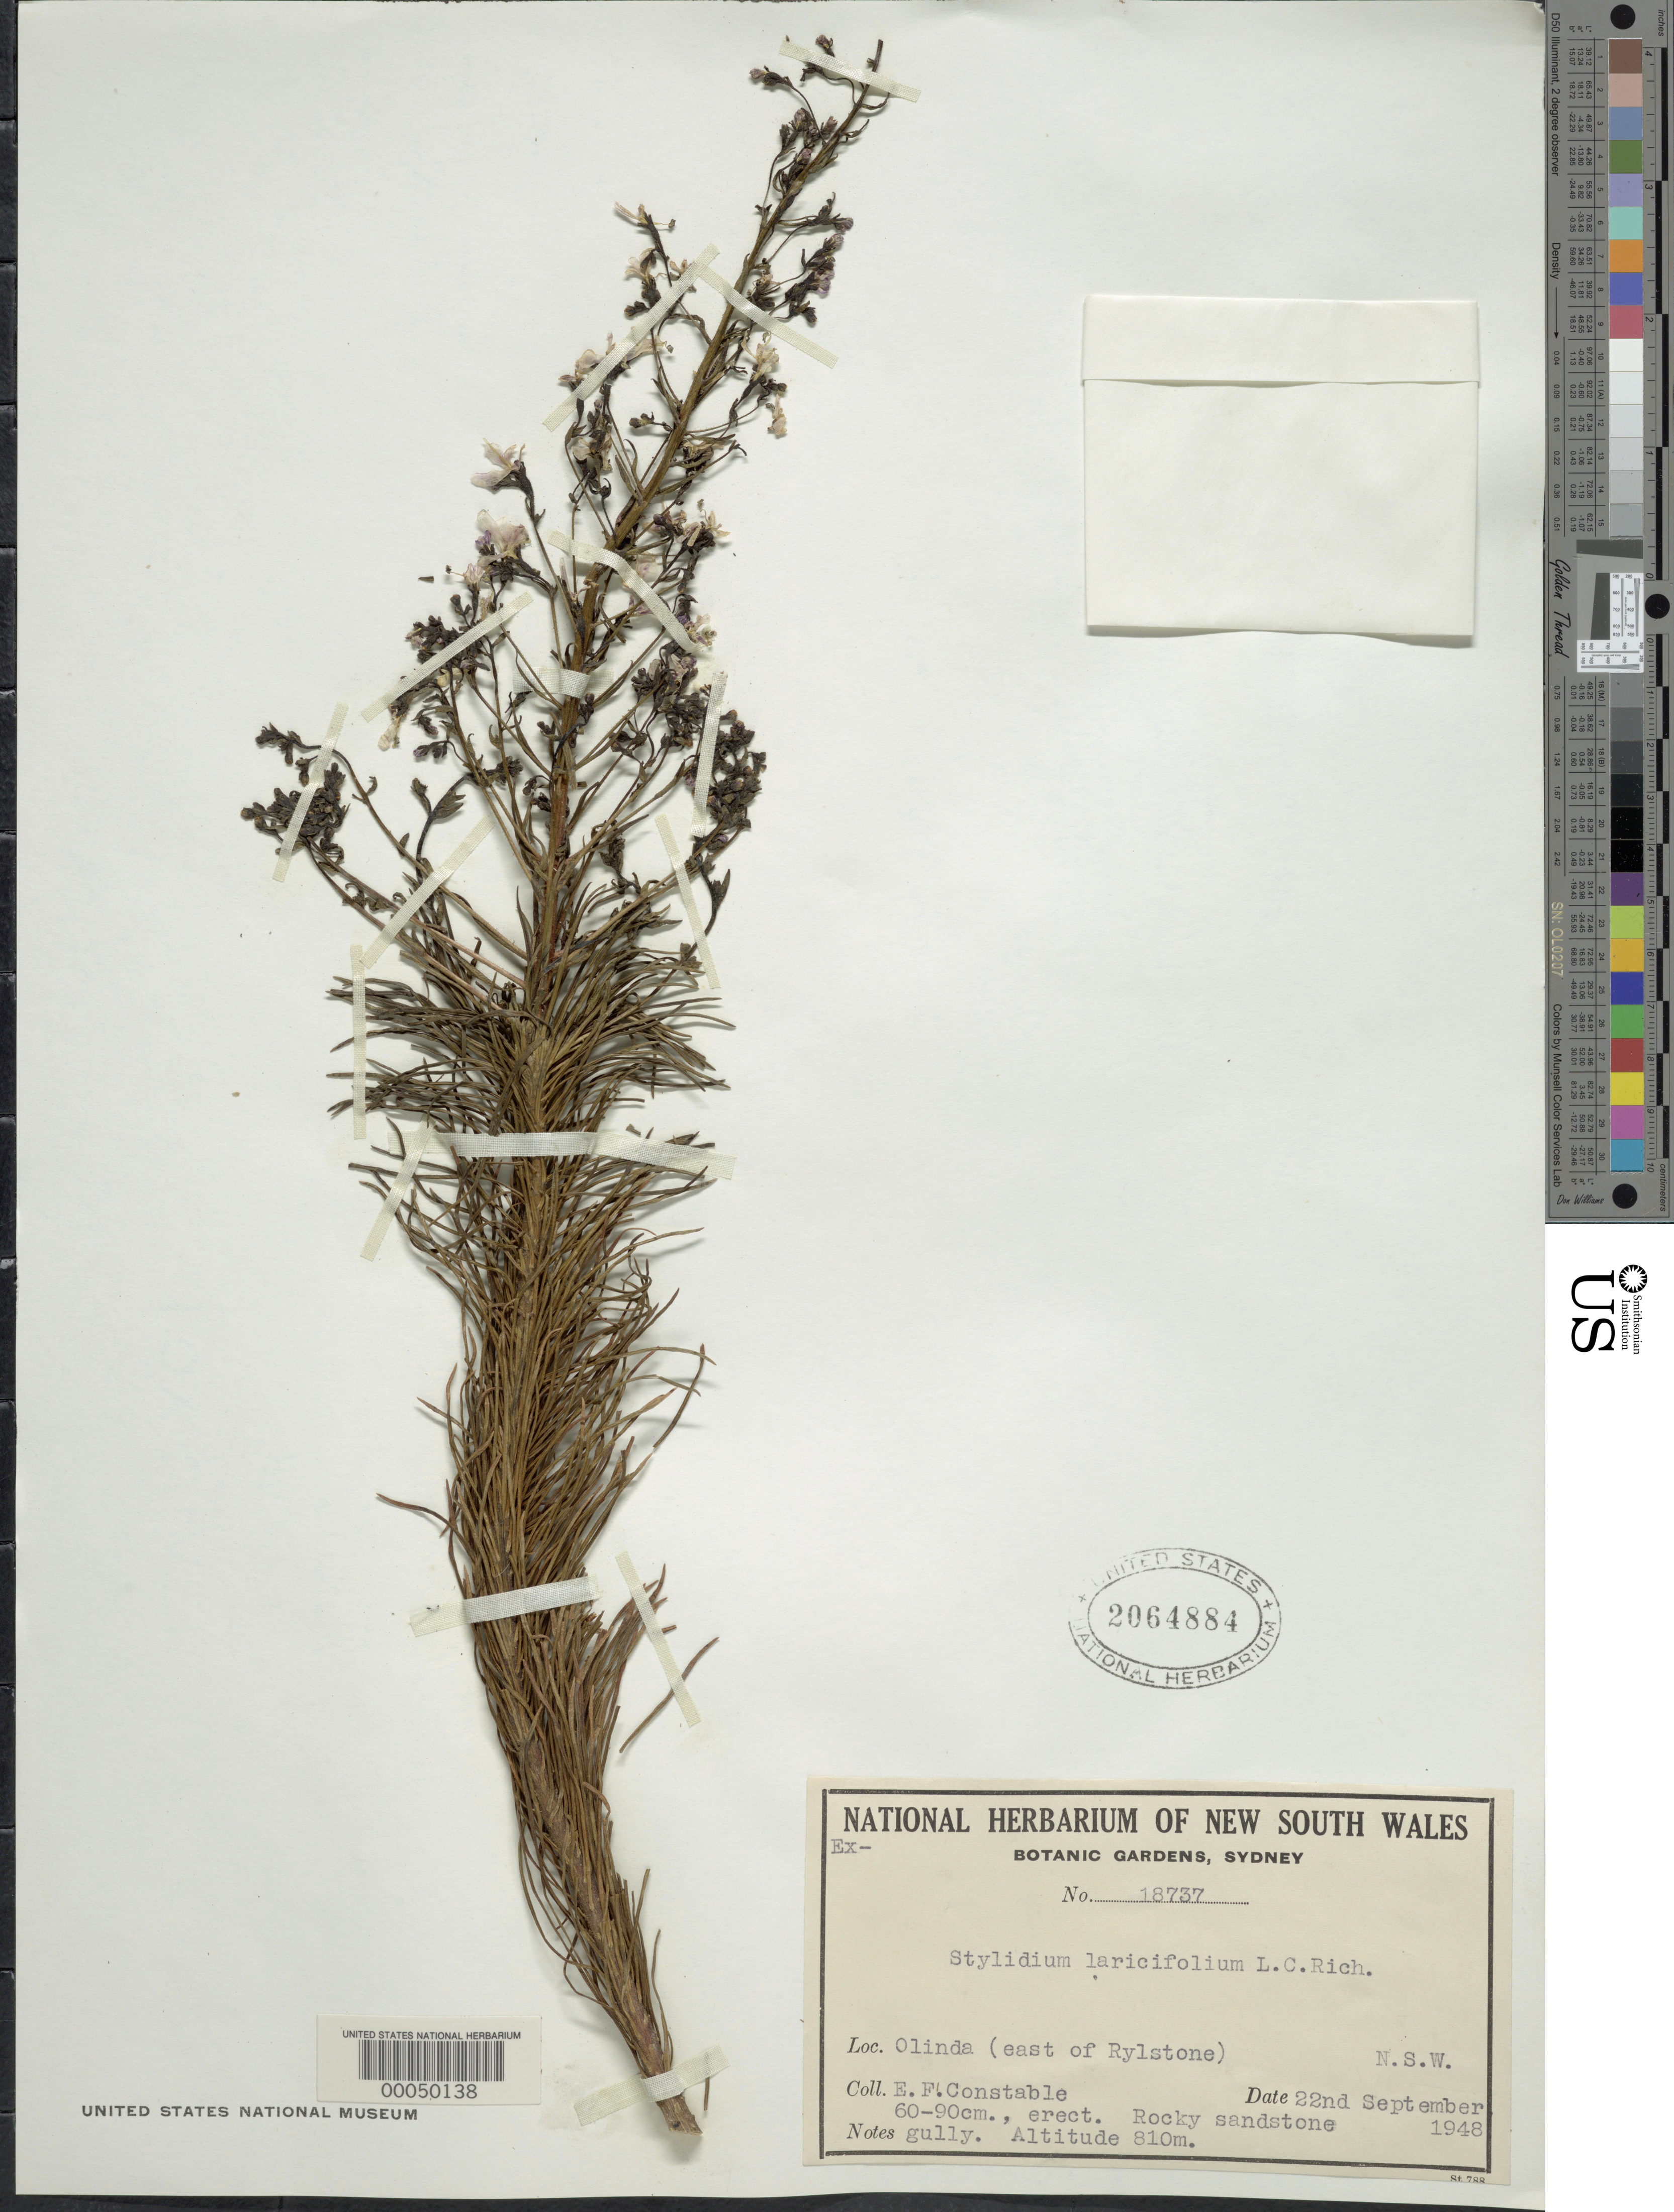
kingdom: Plantae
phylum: Tracheophyta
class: Magnoliopsida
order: Asterales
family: Stylidiaceae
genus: Stylidium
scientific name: Stylidium laricifolium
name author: Rich.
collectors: E. F. Constable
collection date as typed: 22 Sep 1948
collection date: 1948-09-22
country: Australia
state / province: New South Wales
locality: Olinda (east of rylston)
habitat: Rocky sandstone gully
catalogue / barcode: US 2064884